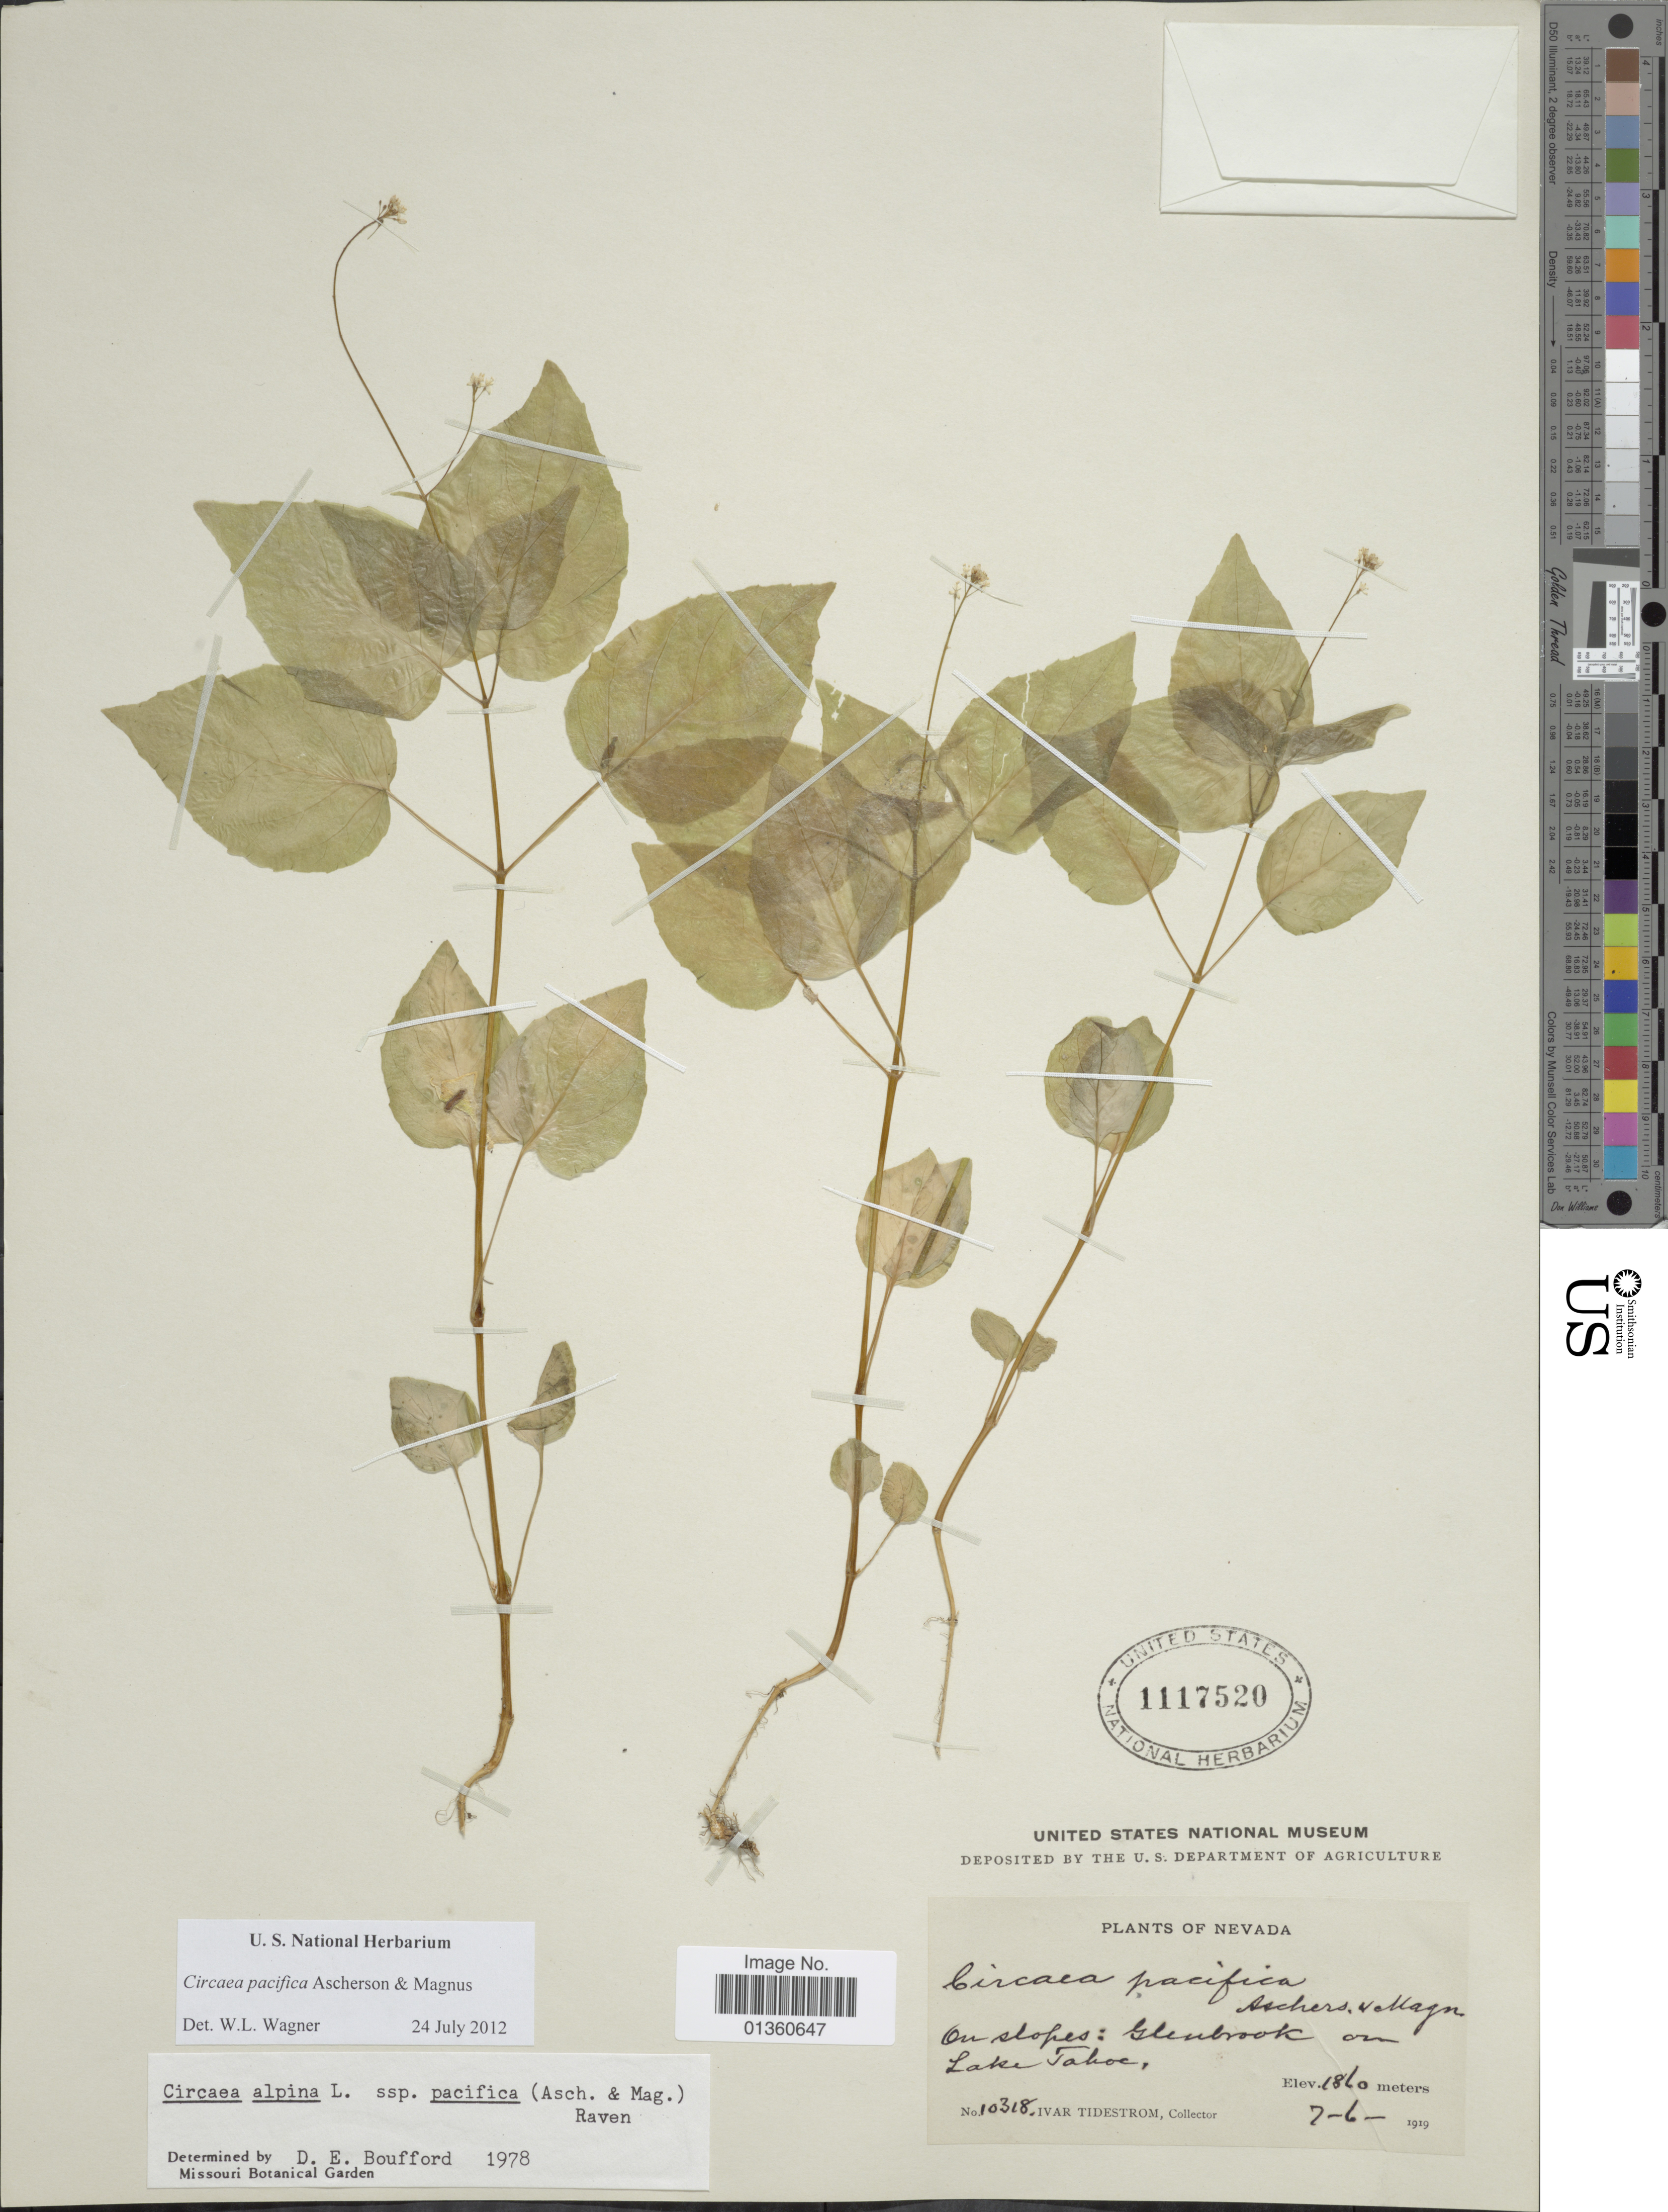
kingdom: Plantae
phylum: Tracheophyta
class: Magnoliopsida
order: Myrtales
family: Onagraceae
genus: Circaea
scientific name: Circaea pacifica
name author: Asch. & Magnus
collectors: I. F. Tidestrom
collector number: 10318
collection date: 1919-06-07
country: United States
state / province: Nevada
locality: On slopes: Glenbrook on Lake Tahoe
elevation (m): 1860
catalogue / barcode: US 1117520